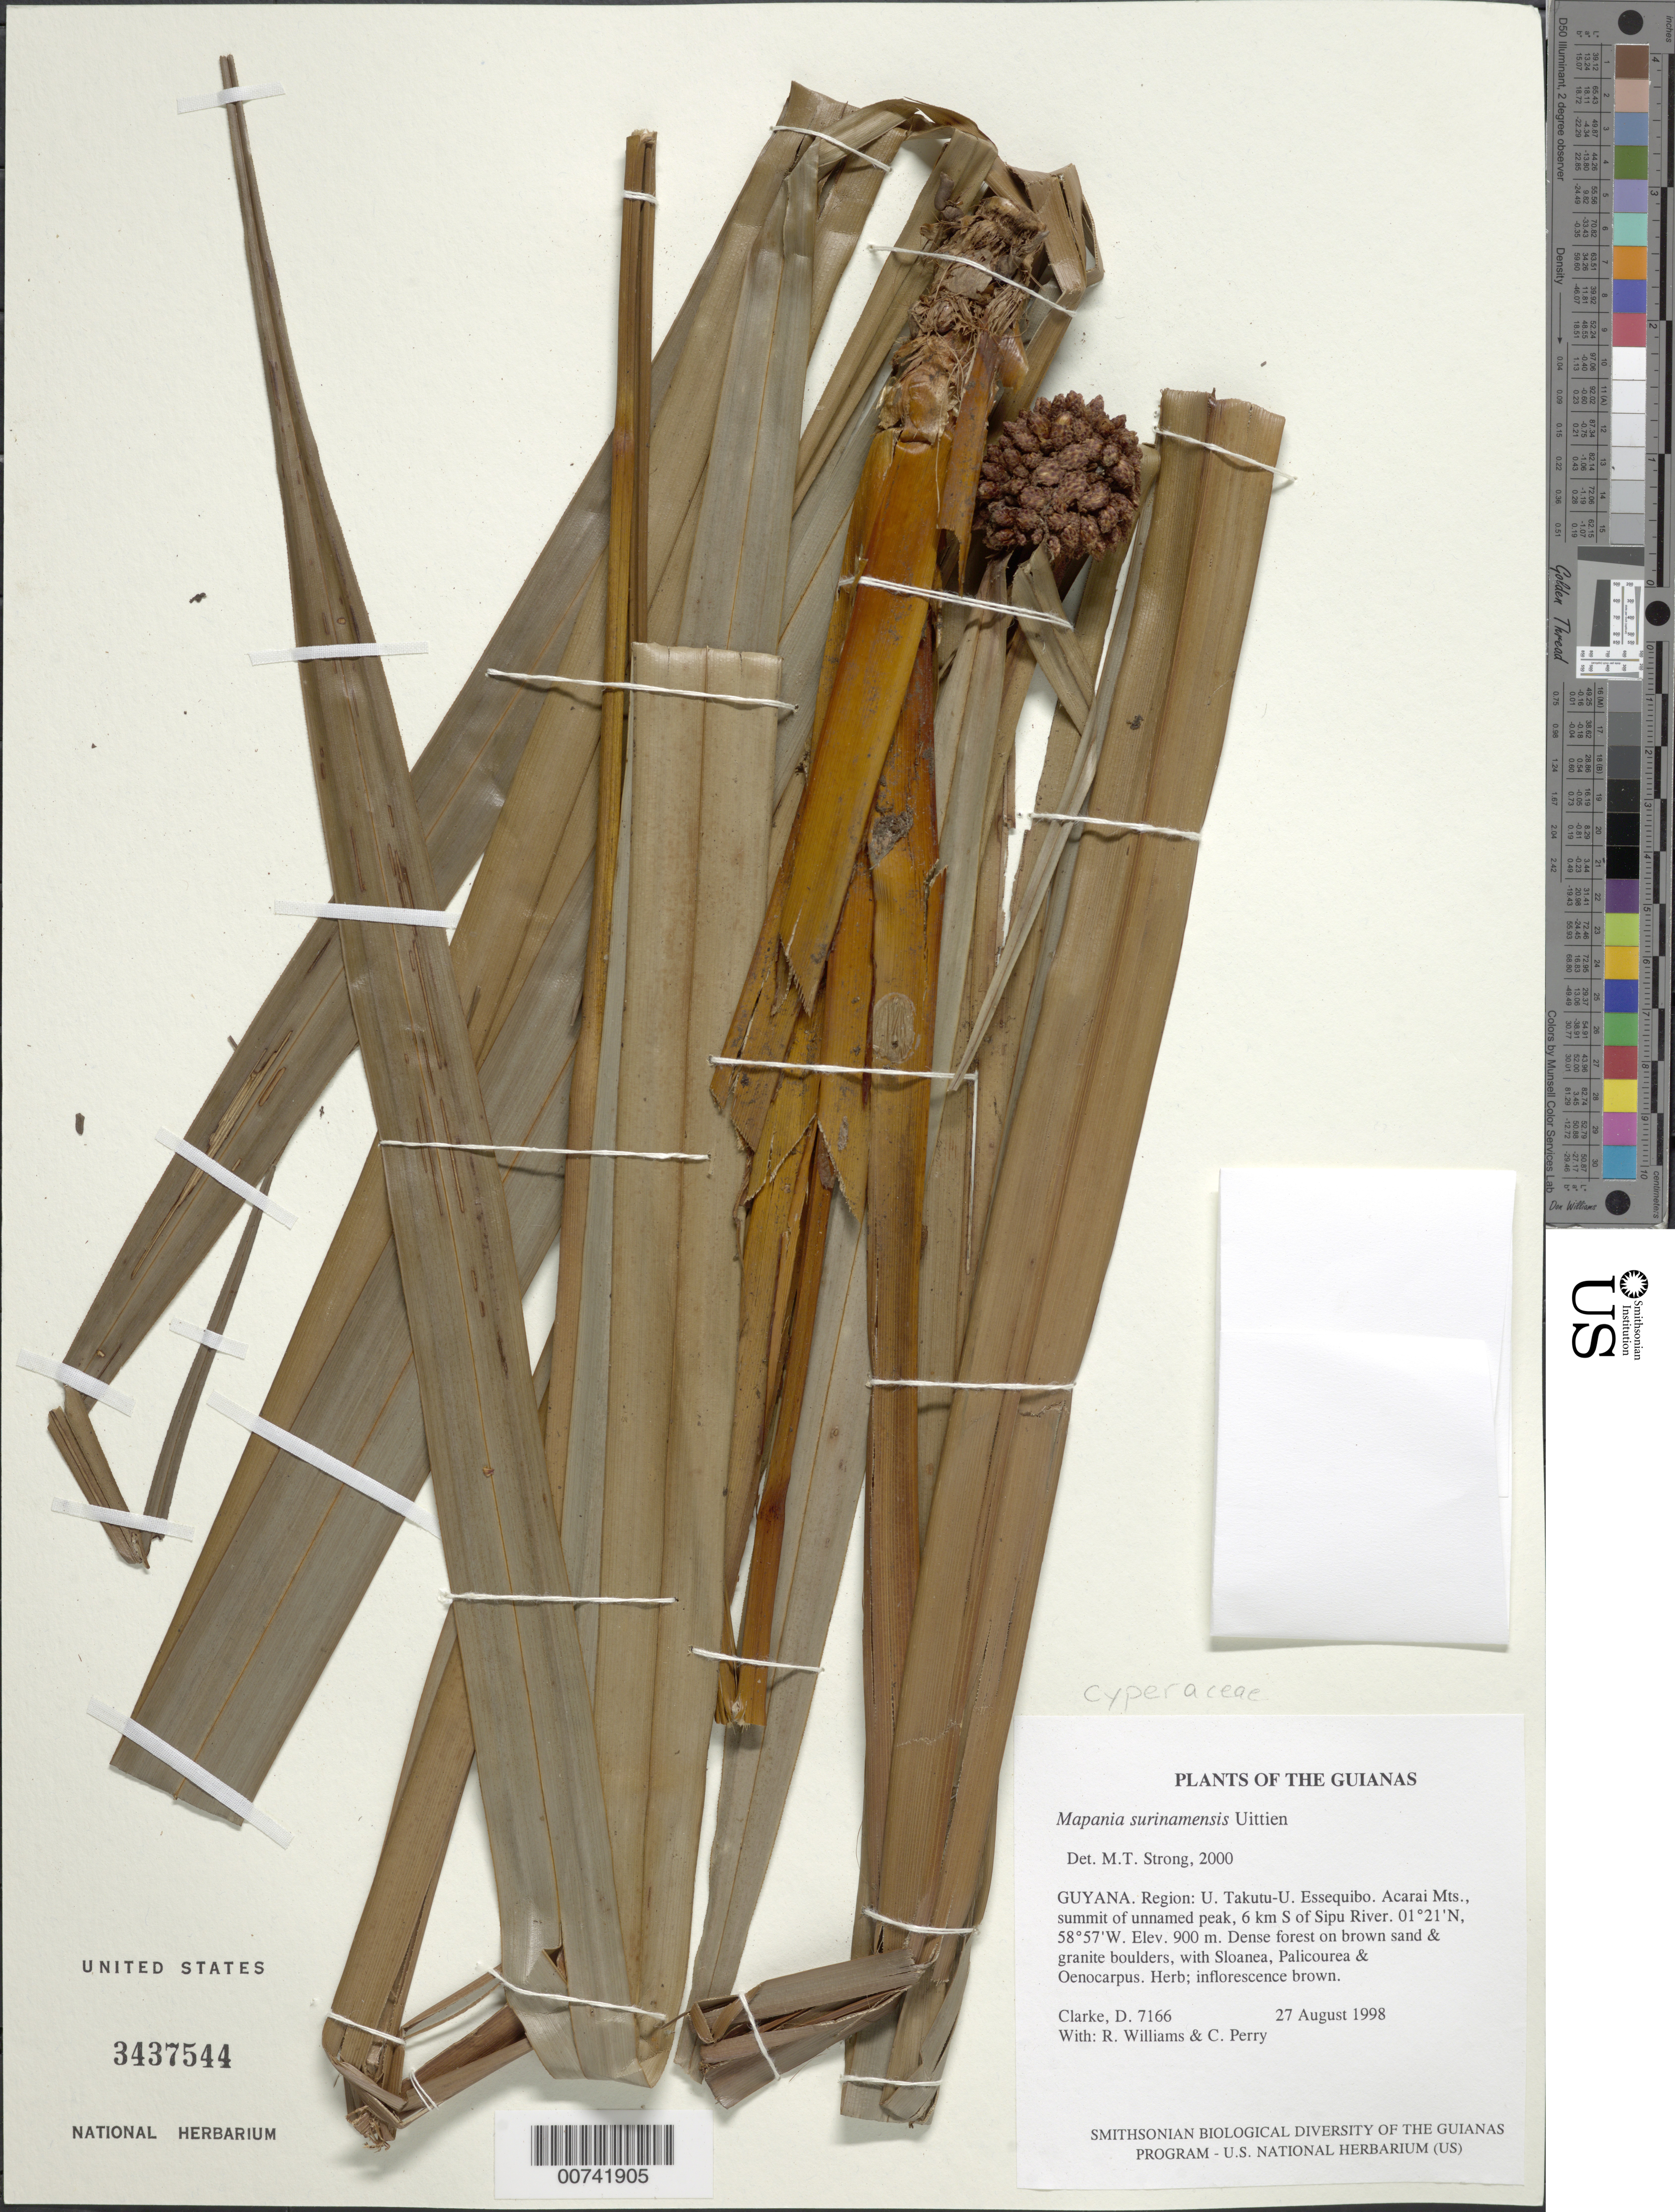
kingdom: Plantae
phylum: Tracheophyta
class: Liliopsida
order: Poales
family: Cyperaceae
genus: Mapania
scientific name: Mapania surinamensis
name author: Uittien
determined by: Strong, M. T., (US), Smithsonian Institution - National Museum of Natural History (UNITED STATES)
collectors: H. D. Clarke, R. Williams & C. Perry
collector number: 7166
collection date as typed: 27 August 1998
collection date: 1998-08-27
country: Guyana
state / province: U. Takutu-U. Essequibo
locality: Acarai Mts., summit of unnamed peak, 6 km S of Sipu River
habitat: Dense forest on brown sand & granite boulders, with Sloanea, Palicourea & Oenocarpus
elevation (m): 900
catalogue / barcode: US 3437544